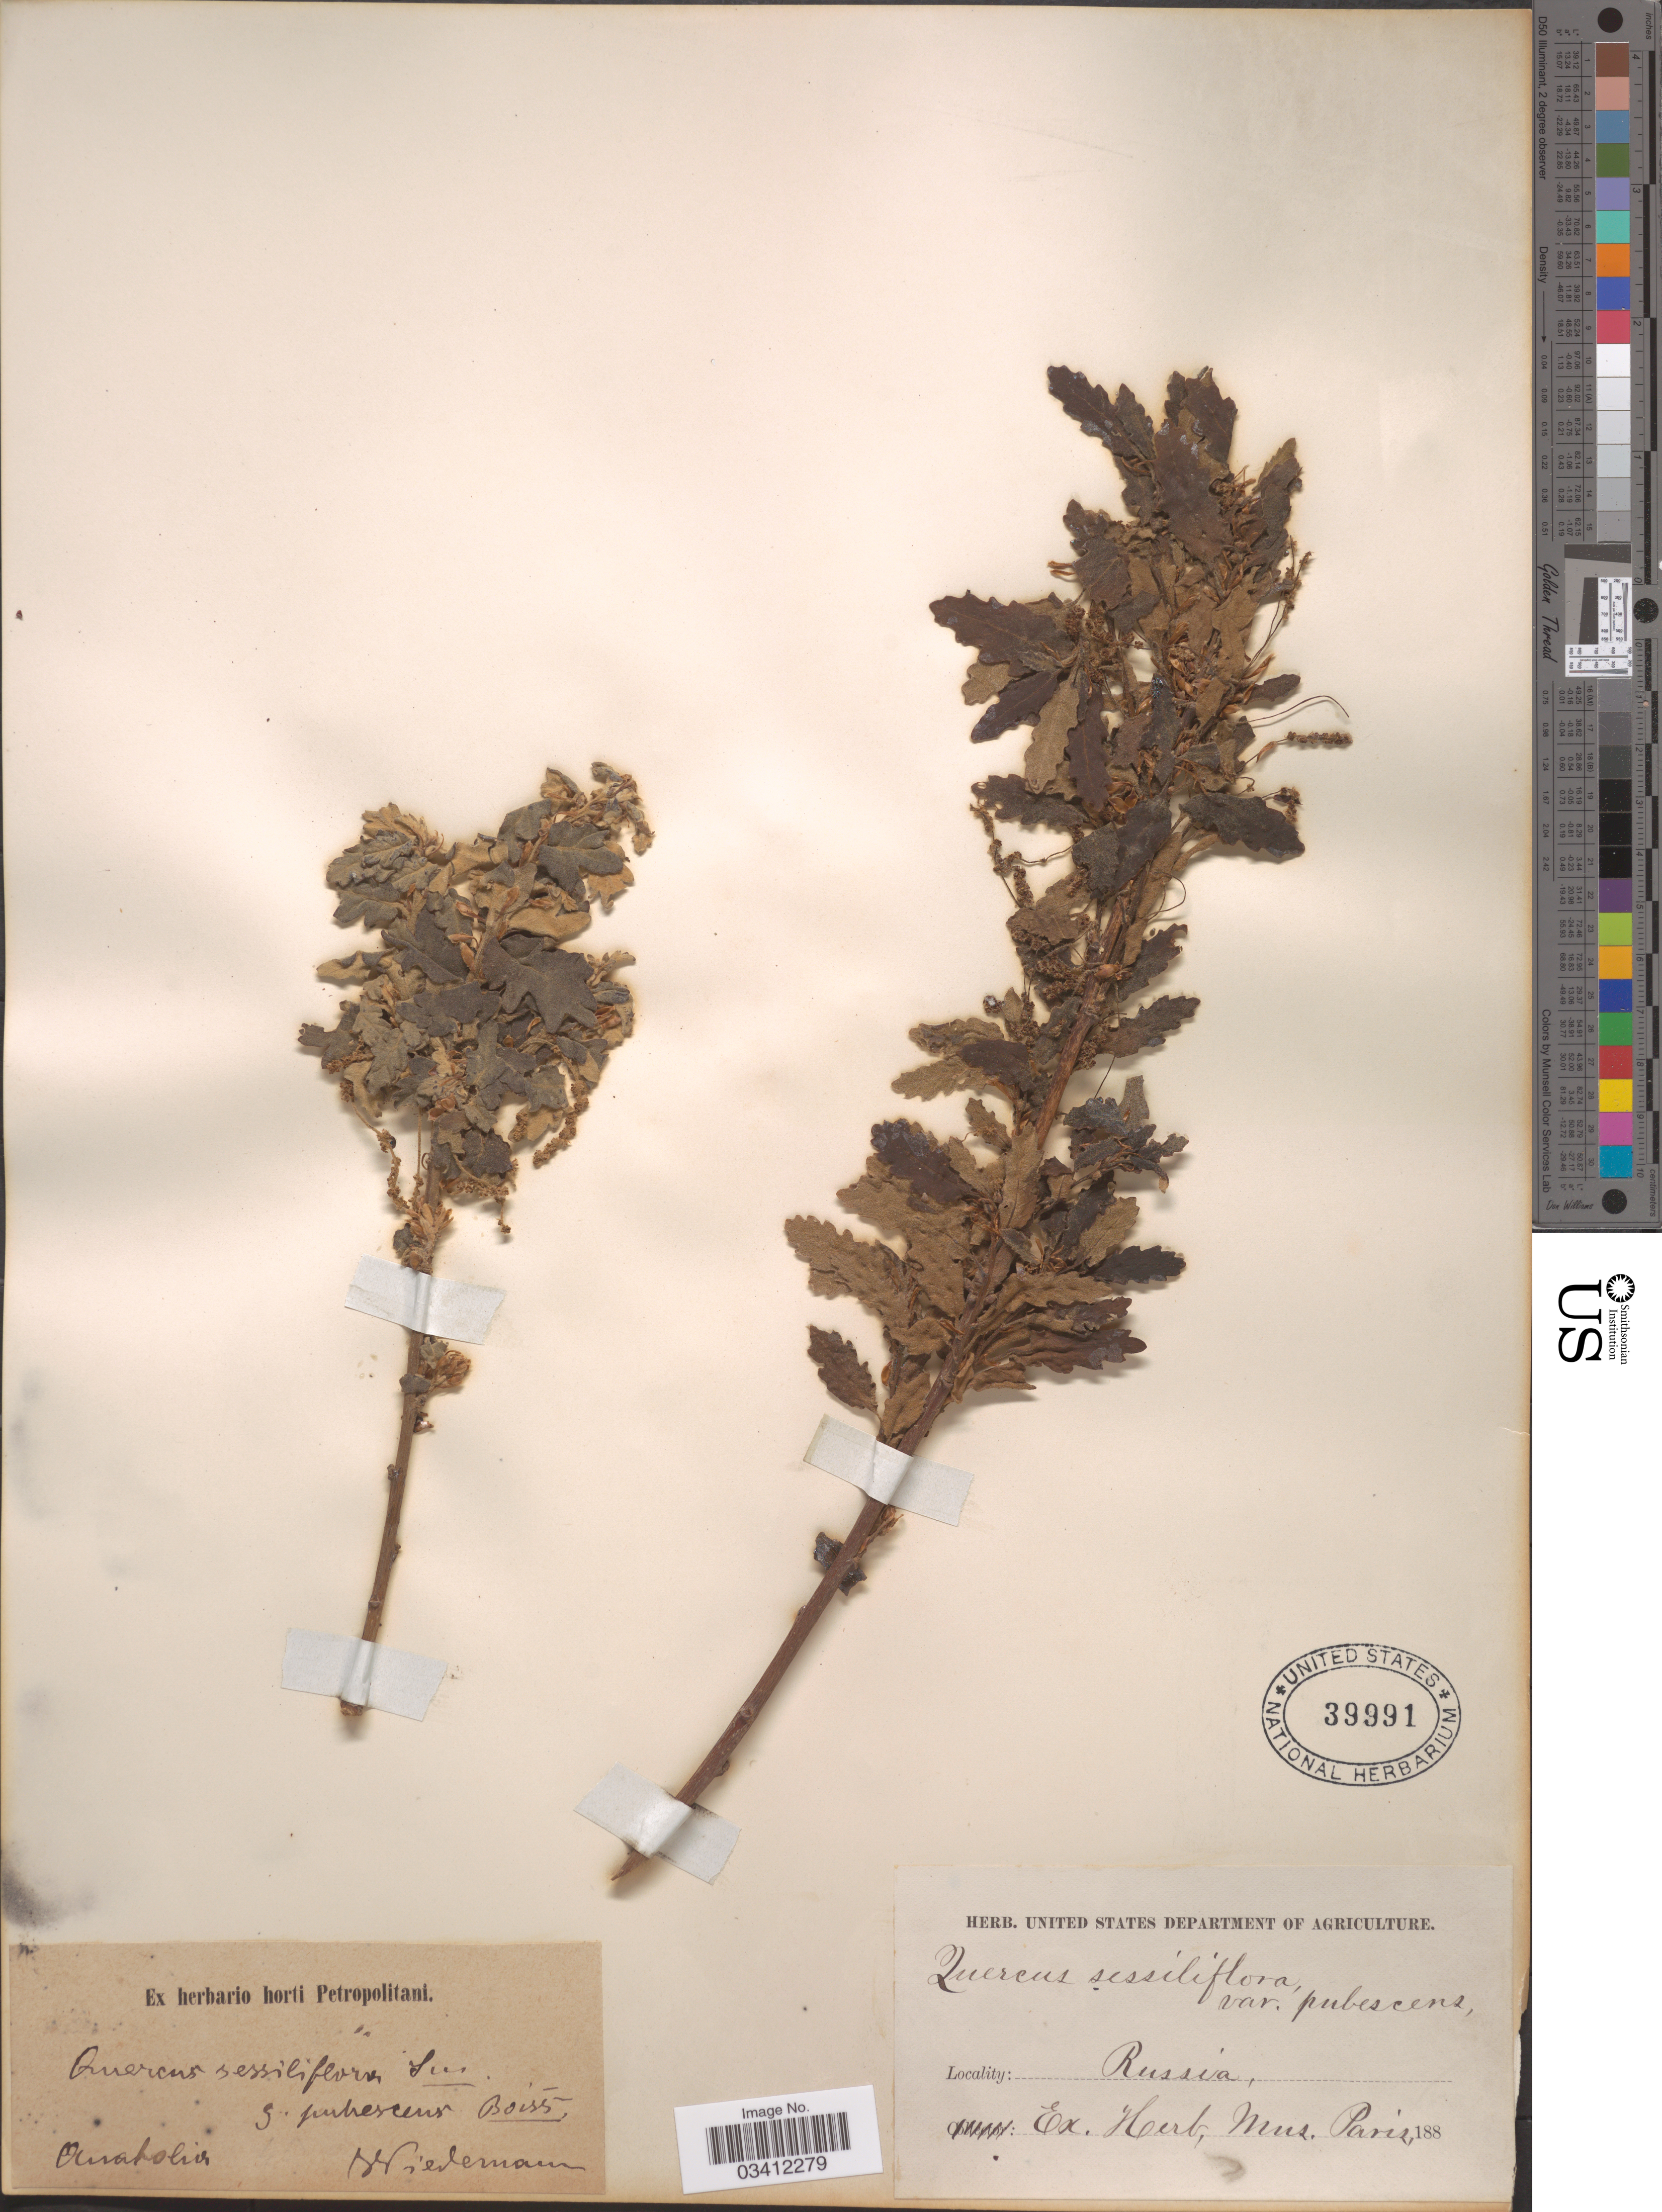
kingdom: Plantae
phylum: Tracheophyta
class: Magnoliopsida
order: Fagales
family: Fagaceae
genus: Quercus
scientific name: Quercus sessiliflora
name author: Salisb.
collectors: -. Wiedermann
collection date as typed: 188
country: Turkey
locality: Russia. Anatolia.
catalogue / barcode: US 39991